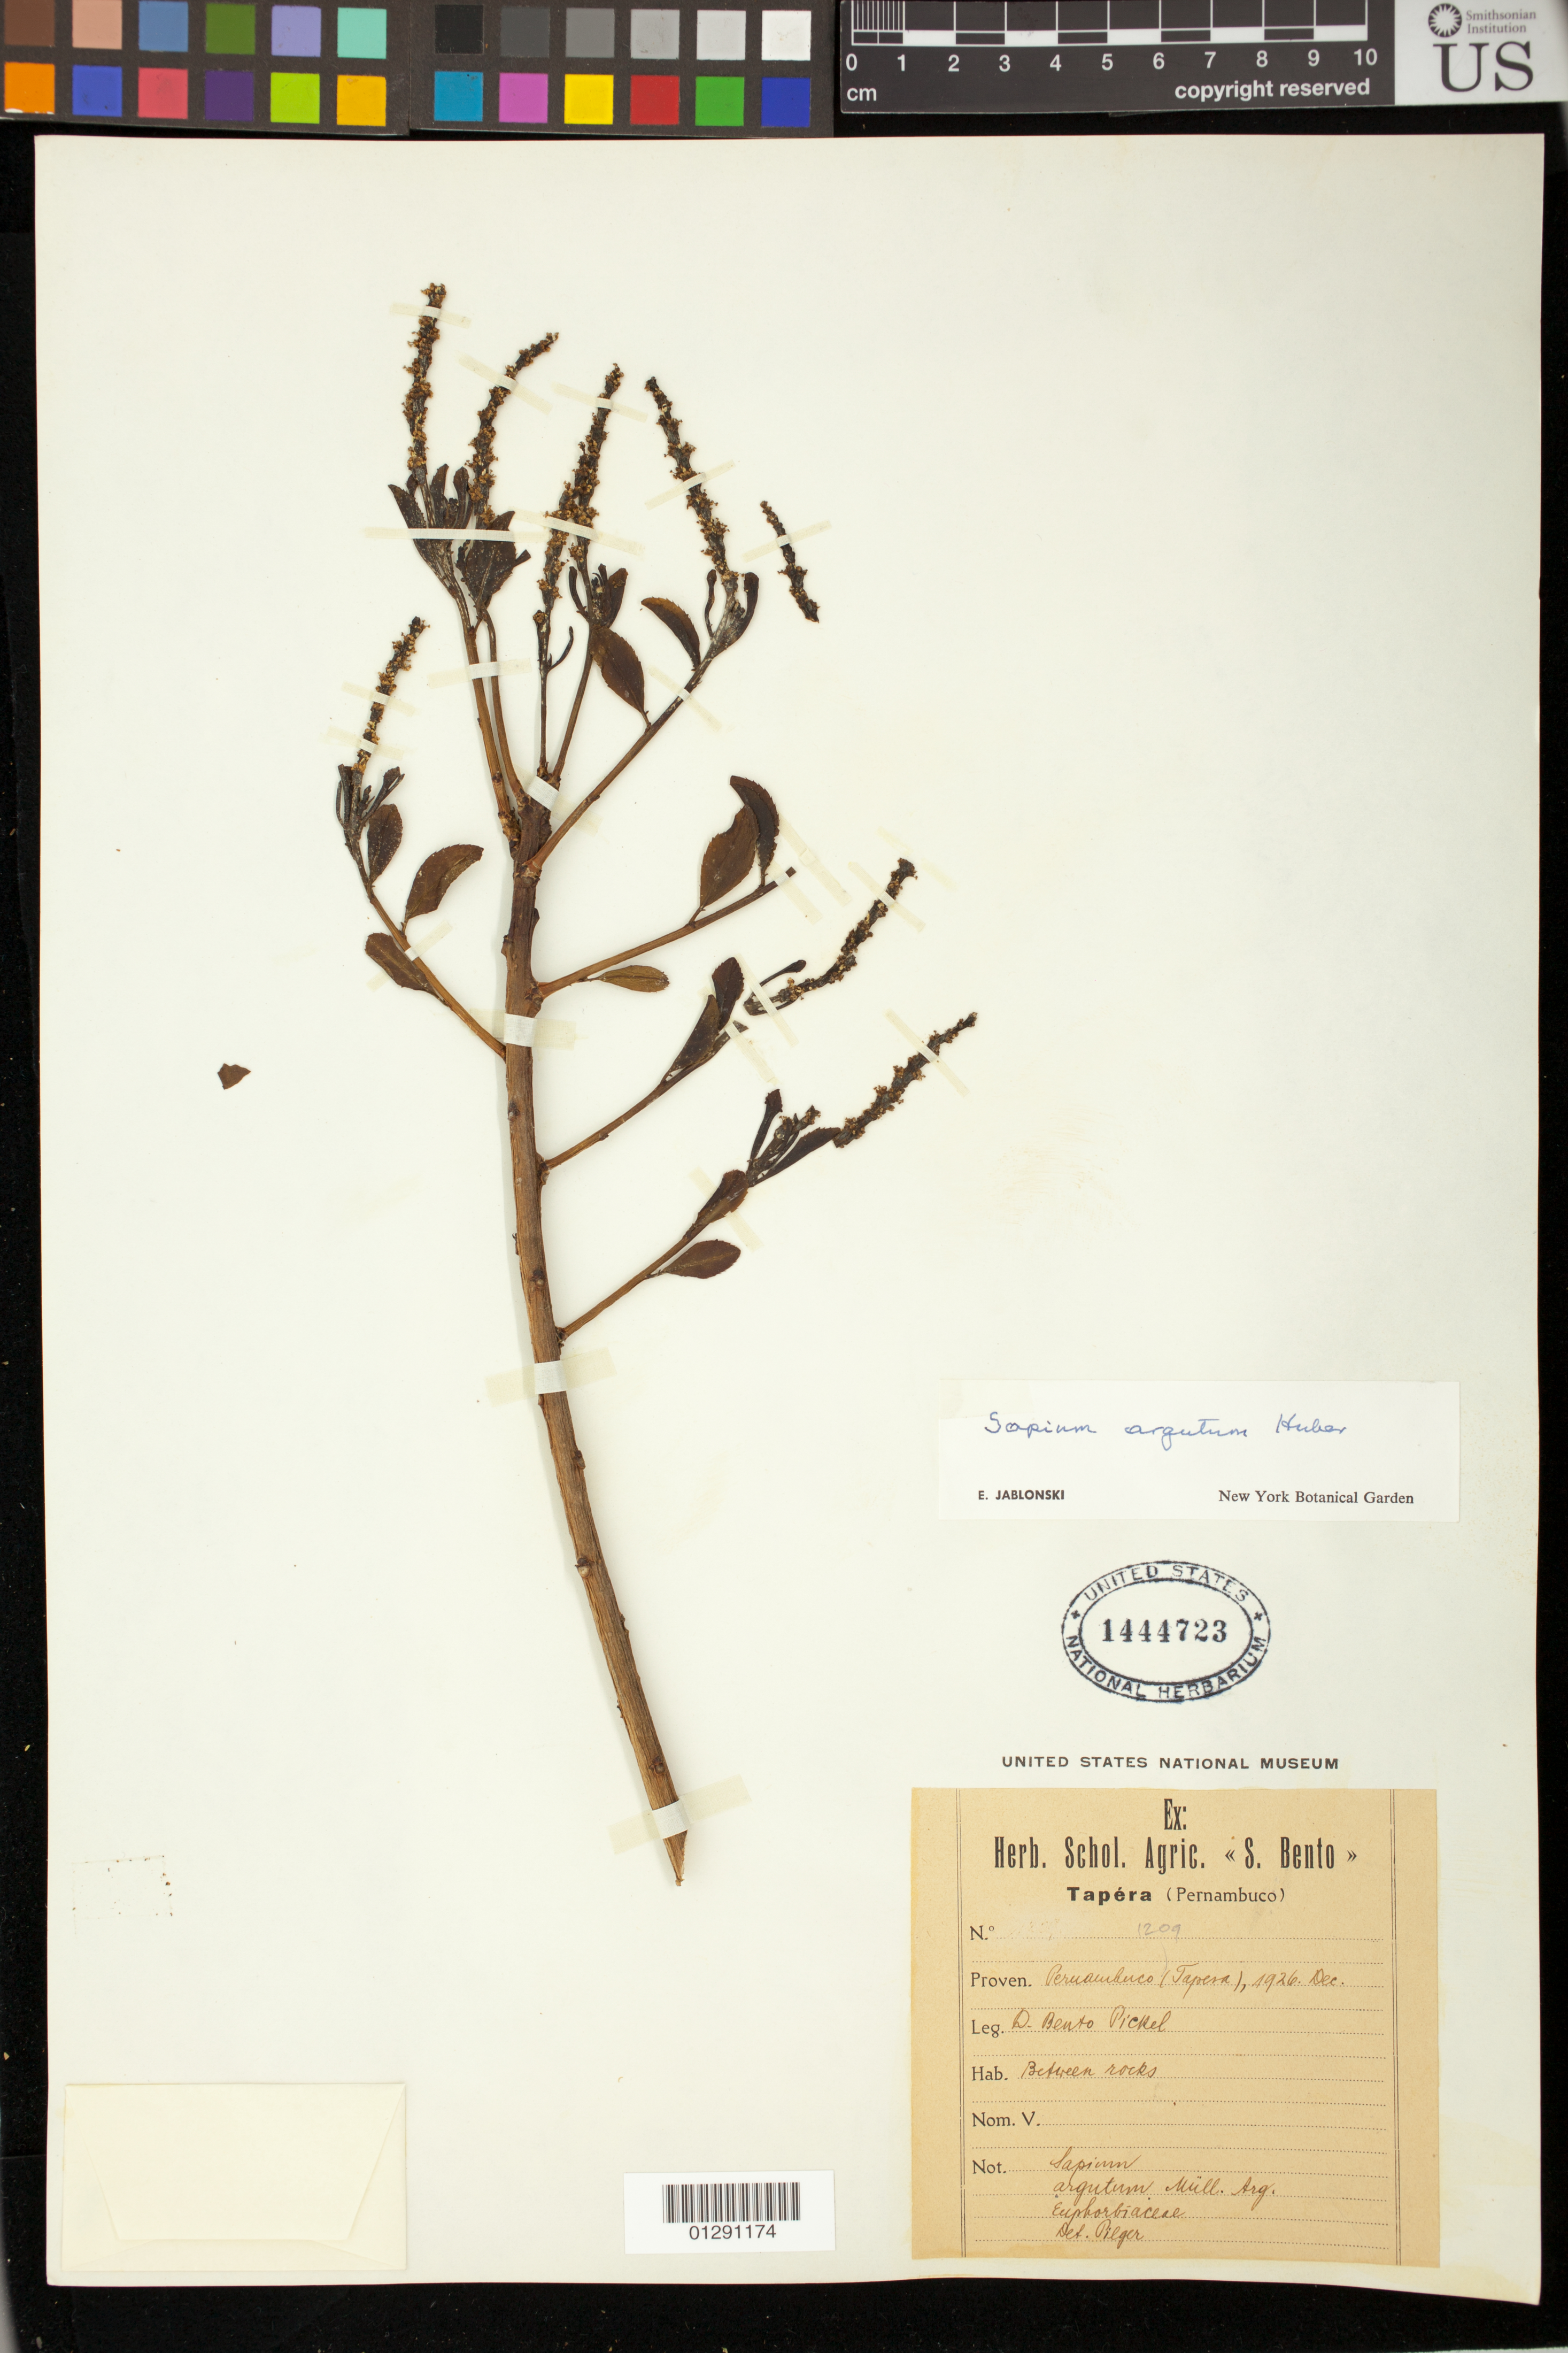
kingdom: Plantae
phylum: Tracheophyta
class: Magnoliopsida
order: Malpighiales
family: Euphorbiaceae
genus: Sapium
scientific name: Sapium argutum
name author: (Müll. Arg.) Huber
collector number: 1209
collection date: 1926-12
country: Brazil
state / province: Pernambuco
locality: Pernambuco (Tapera)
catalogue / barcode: US 1444723